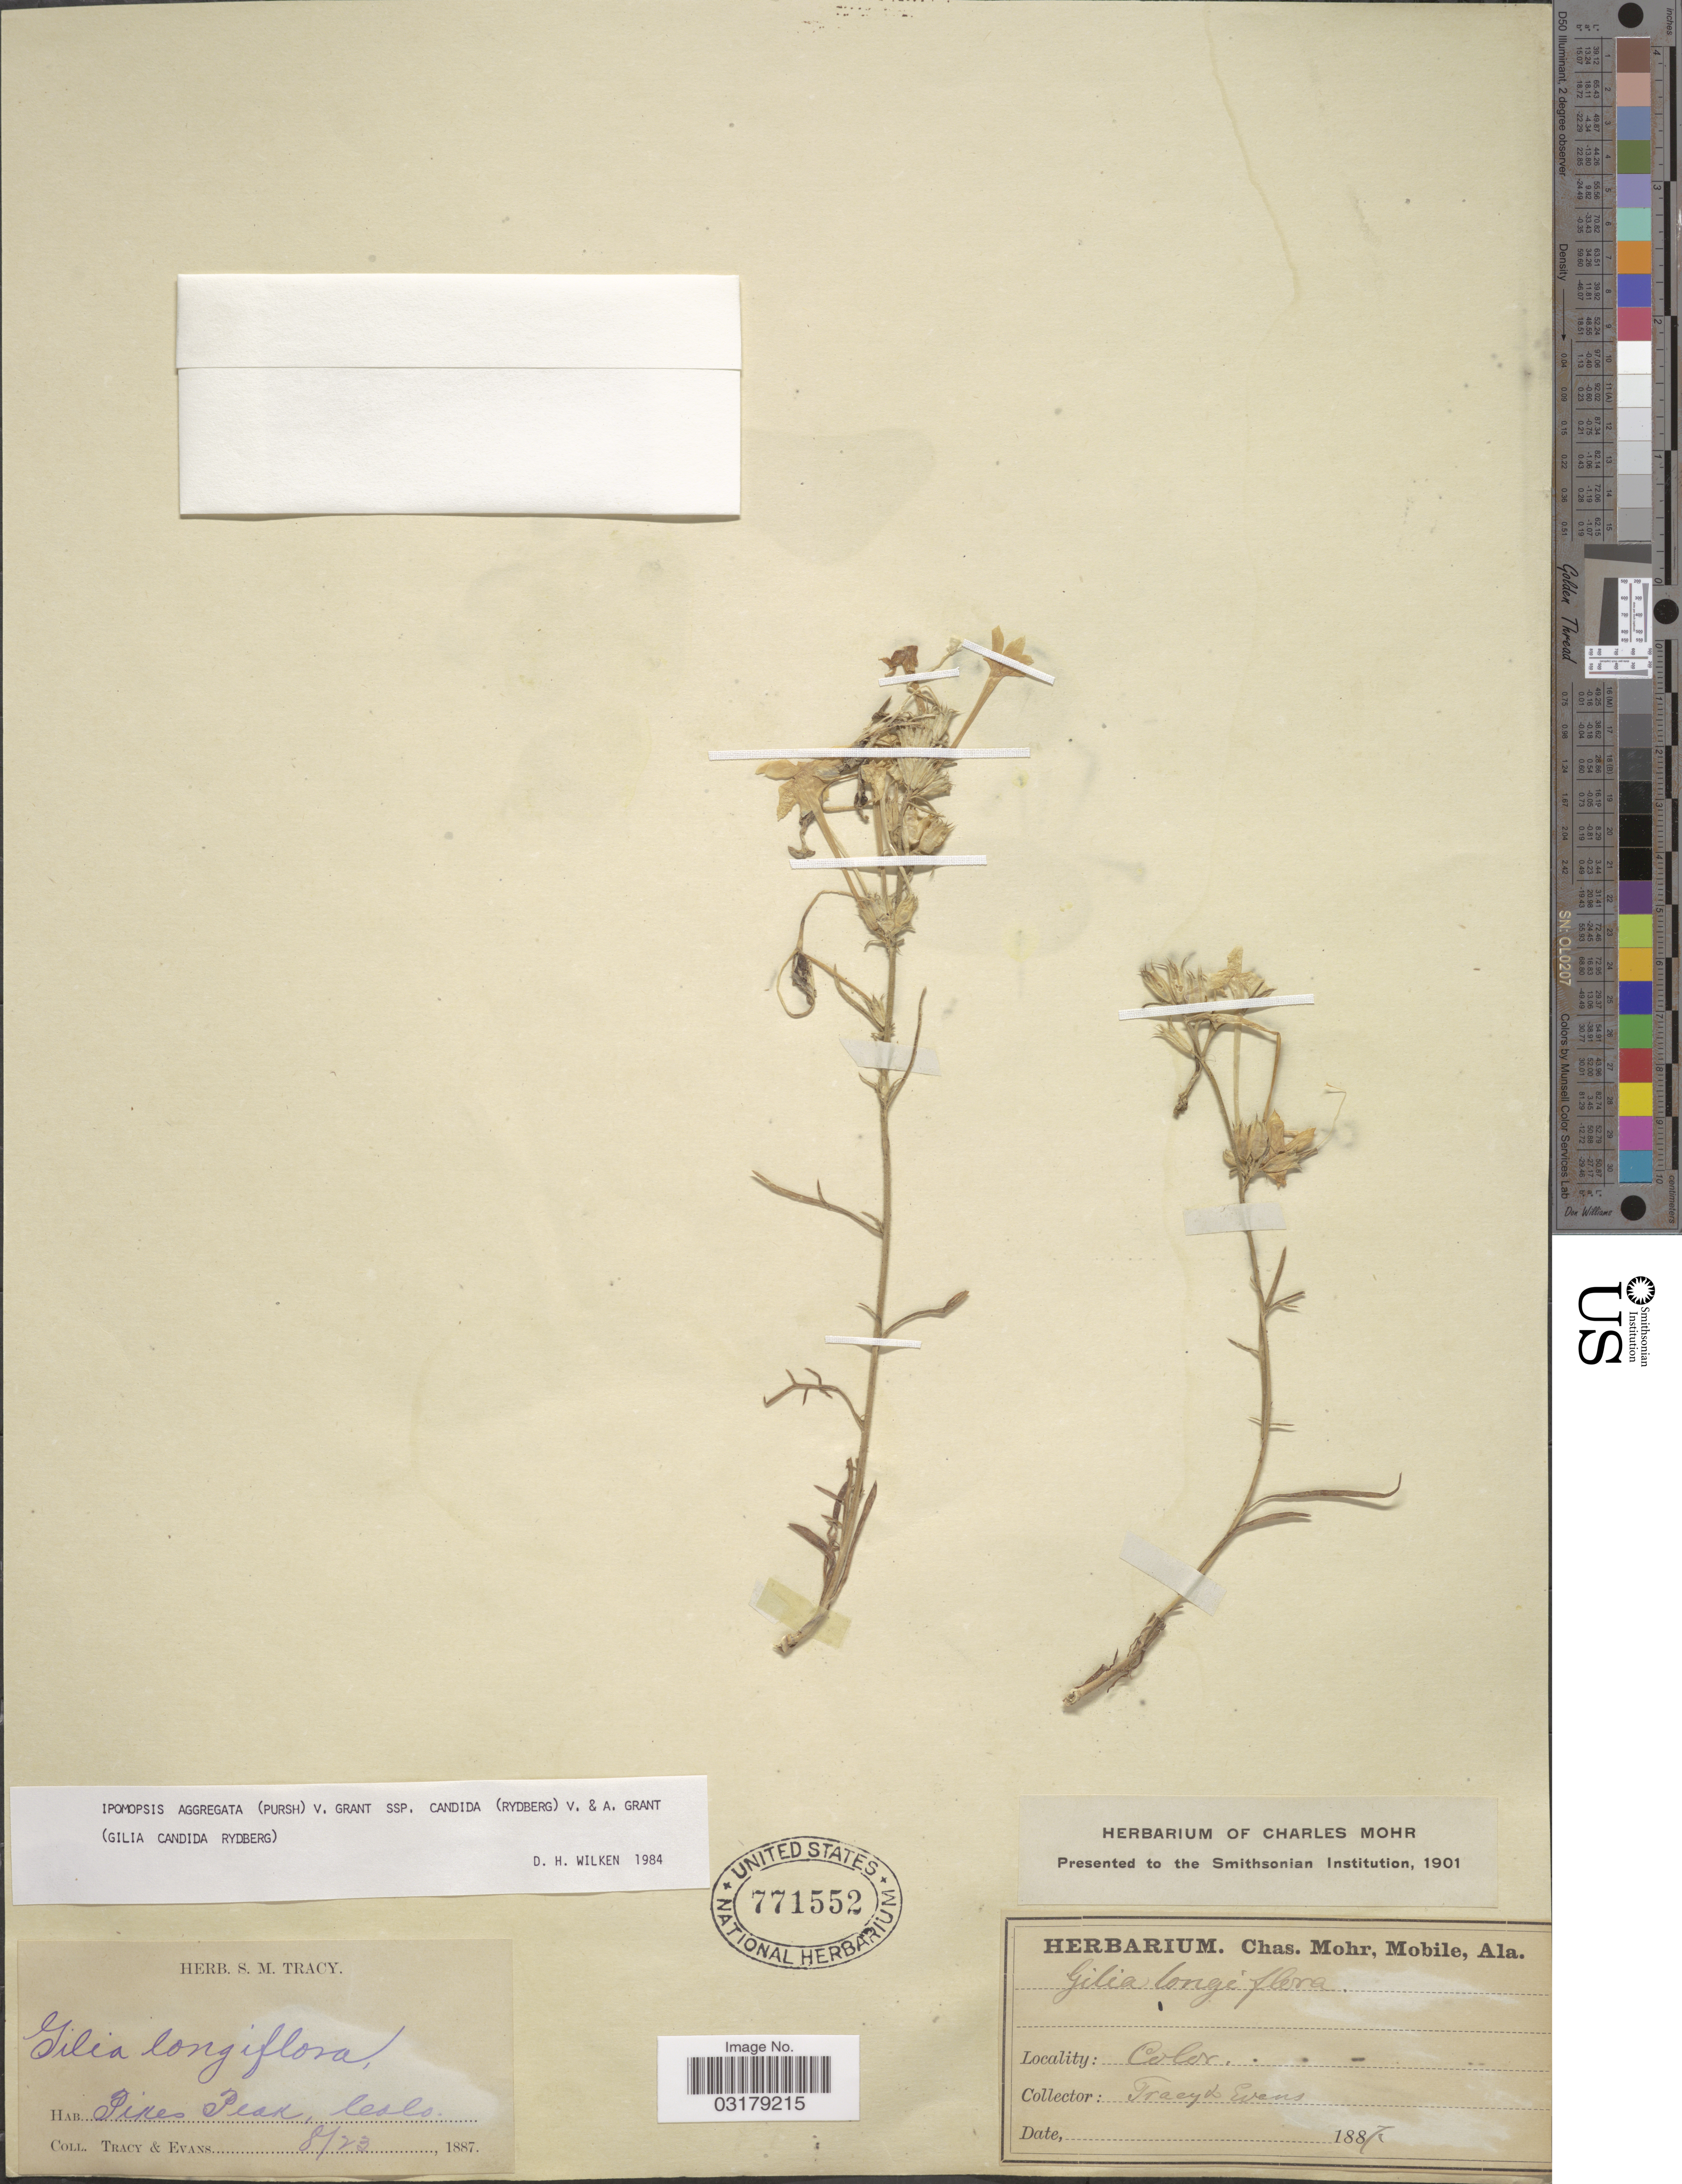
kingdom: Plantae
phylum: Tracheophyta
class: Magnoliopsida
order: Ericales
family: Polemoniaceae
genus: Ipomopsis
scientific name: Ipomopsis aggregata subsp. candida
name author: (Rydb.) V.E. Grant & A.D. Grant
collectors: S. M. Tracy & -- Evans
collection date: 1887-08-23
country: United States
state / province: Colorado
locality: Pires Peak.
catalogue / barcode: US 771552